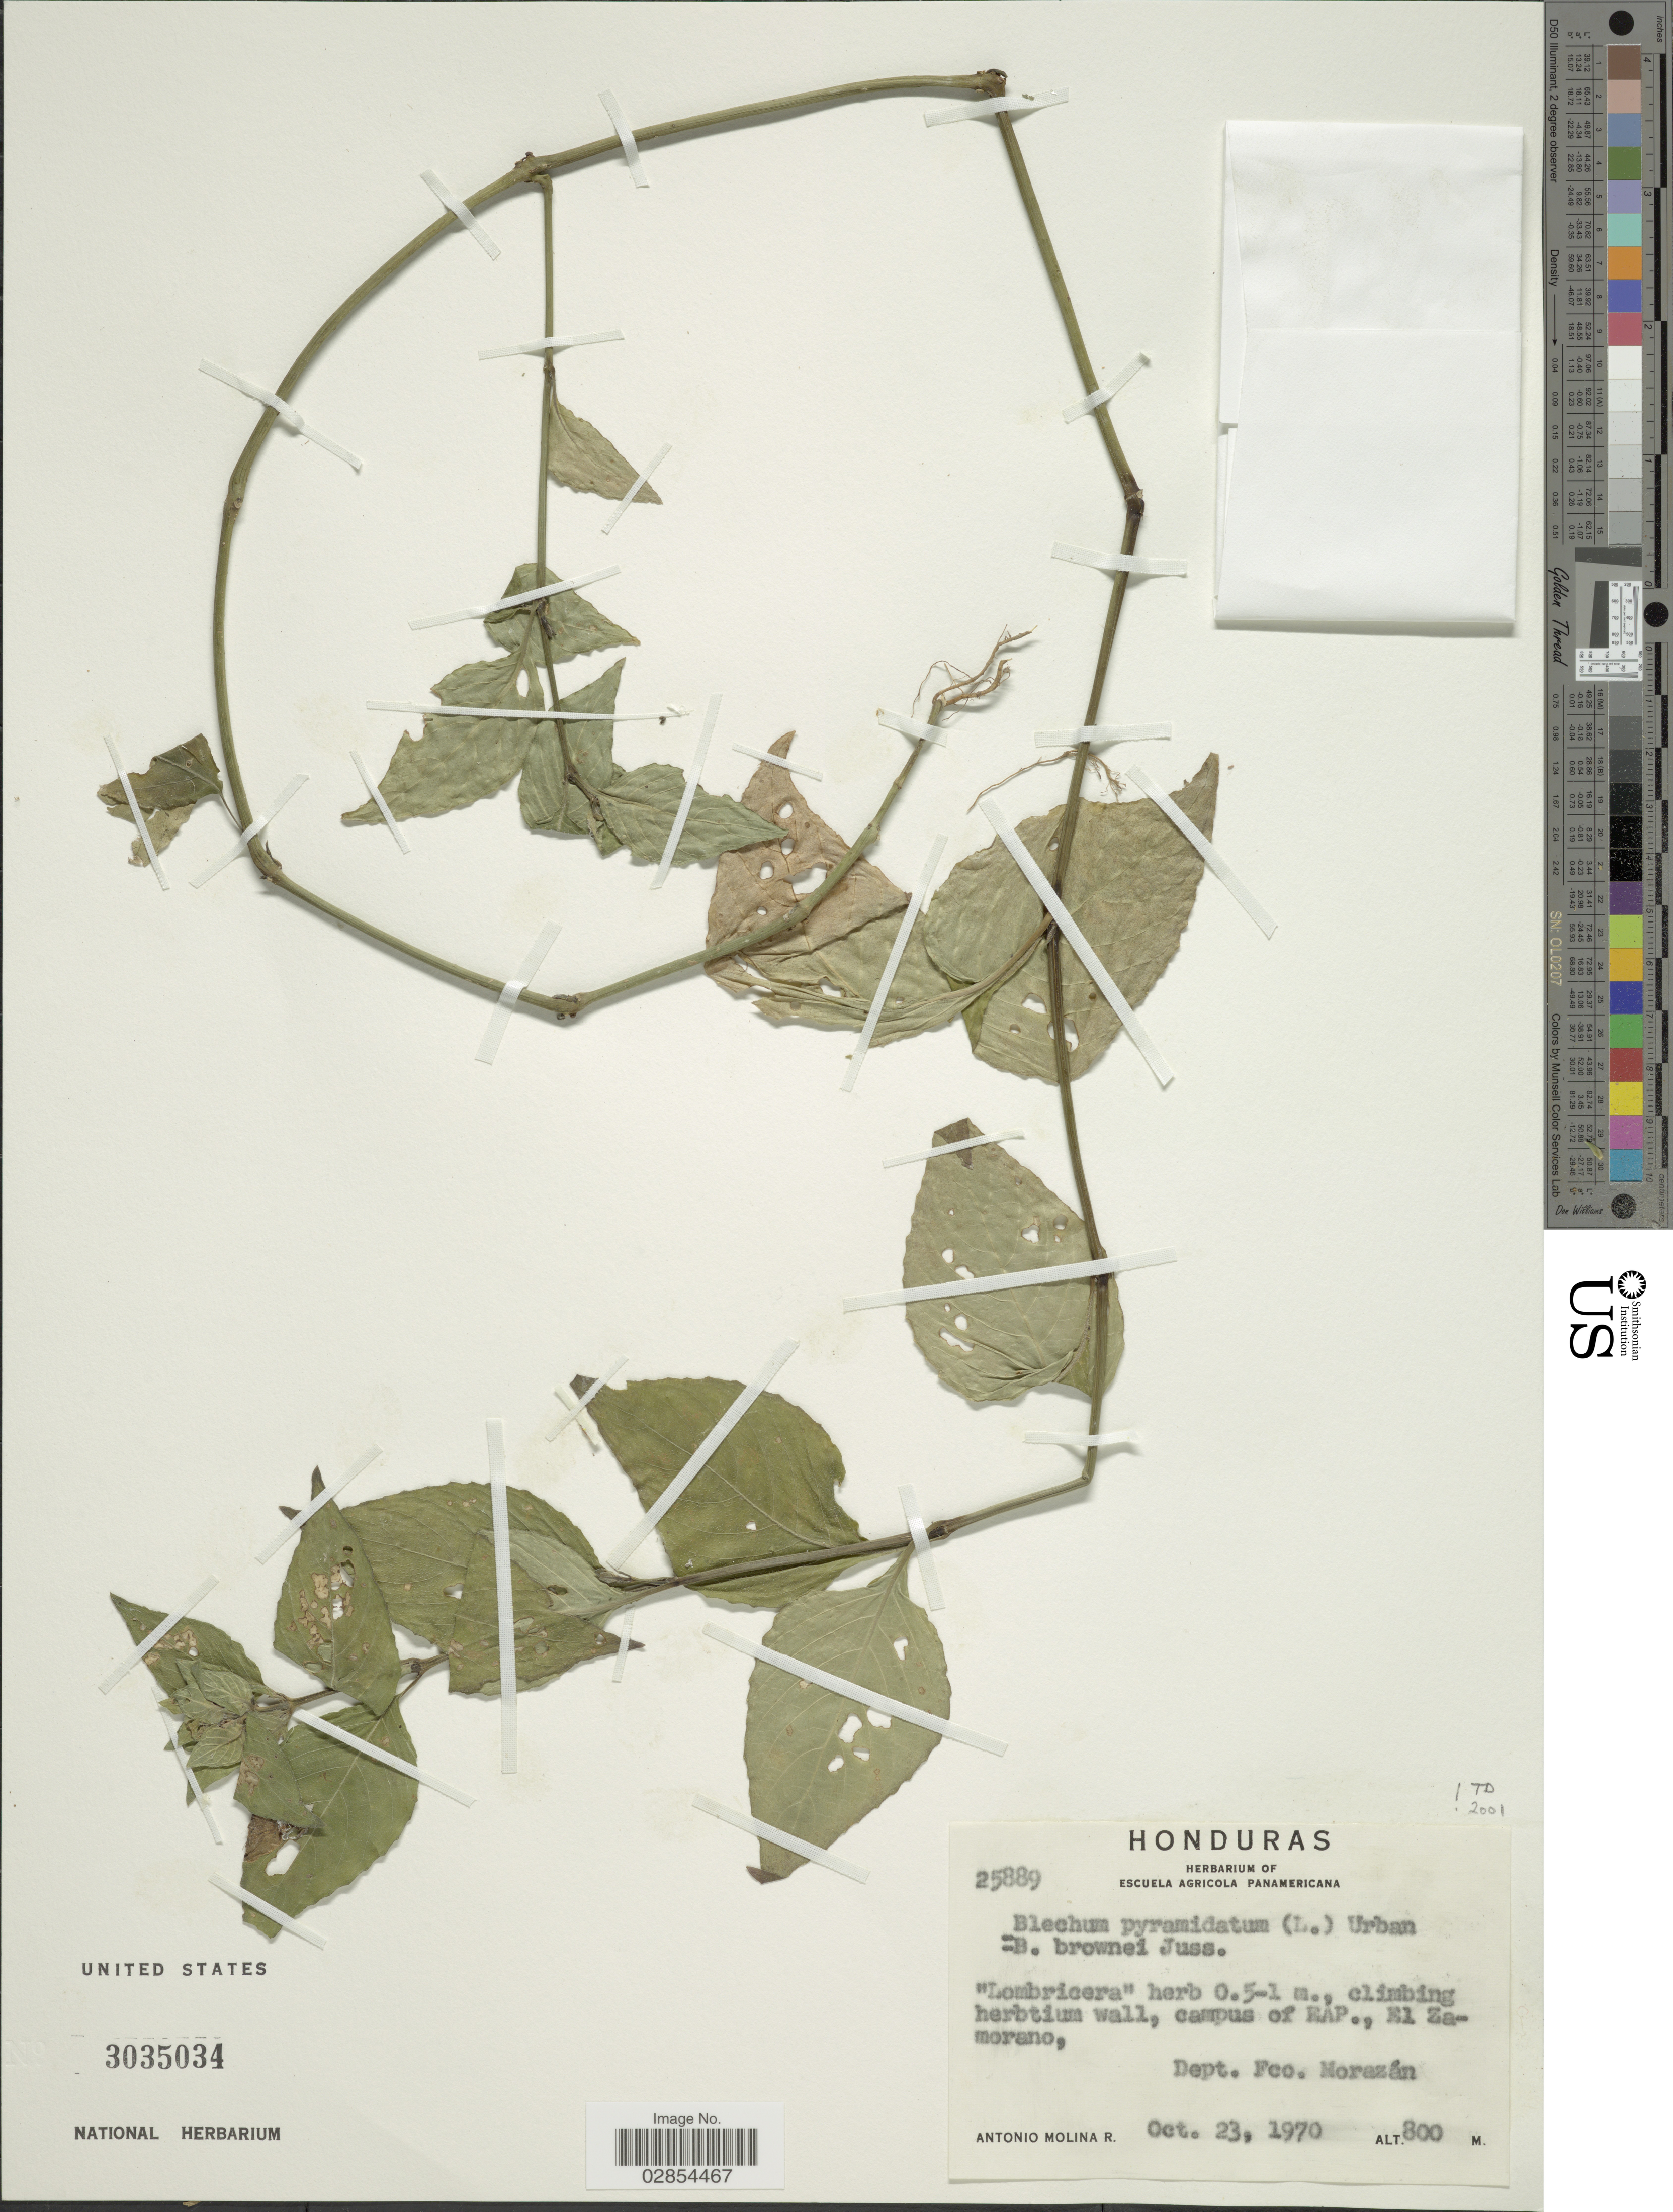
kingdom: Plantae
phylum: Tracheophyta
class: Magnoliopsida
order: Lamiales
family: Acanthaceae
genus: Blechum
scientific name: Blechum brownei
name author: Juss.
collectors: A. Molina R.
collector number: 25889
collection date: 1970-10-23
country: Honduras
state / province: Fco. Morazán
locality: Campus of EAP., El Zamorano, Dept. Fco. Morazán.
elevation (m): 800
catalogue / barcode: US 3035034